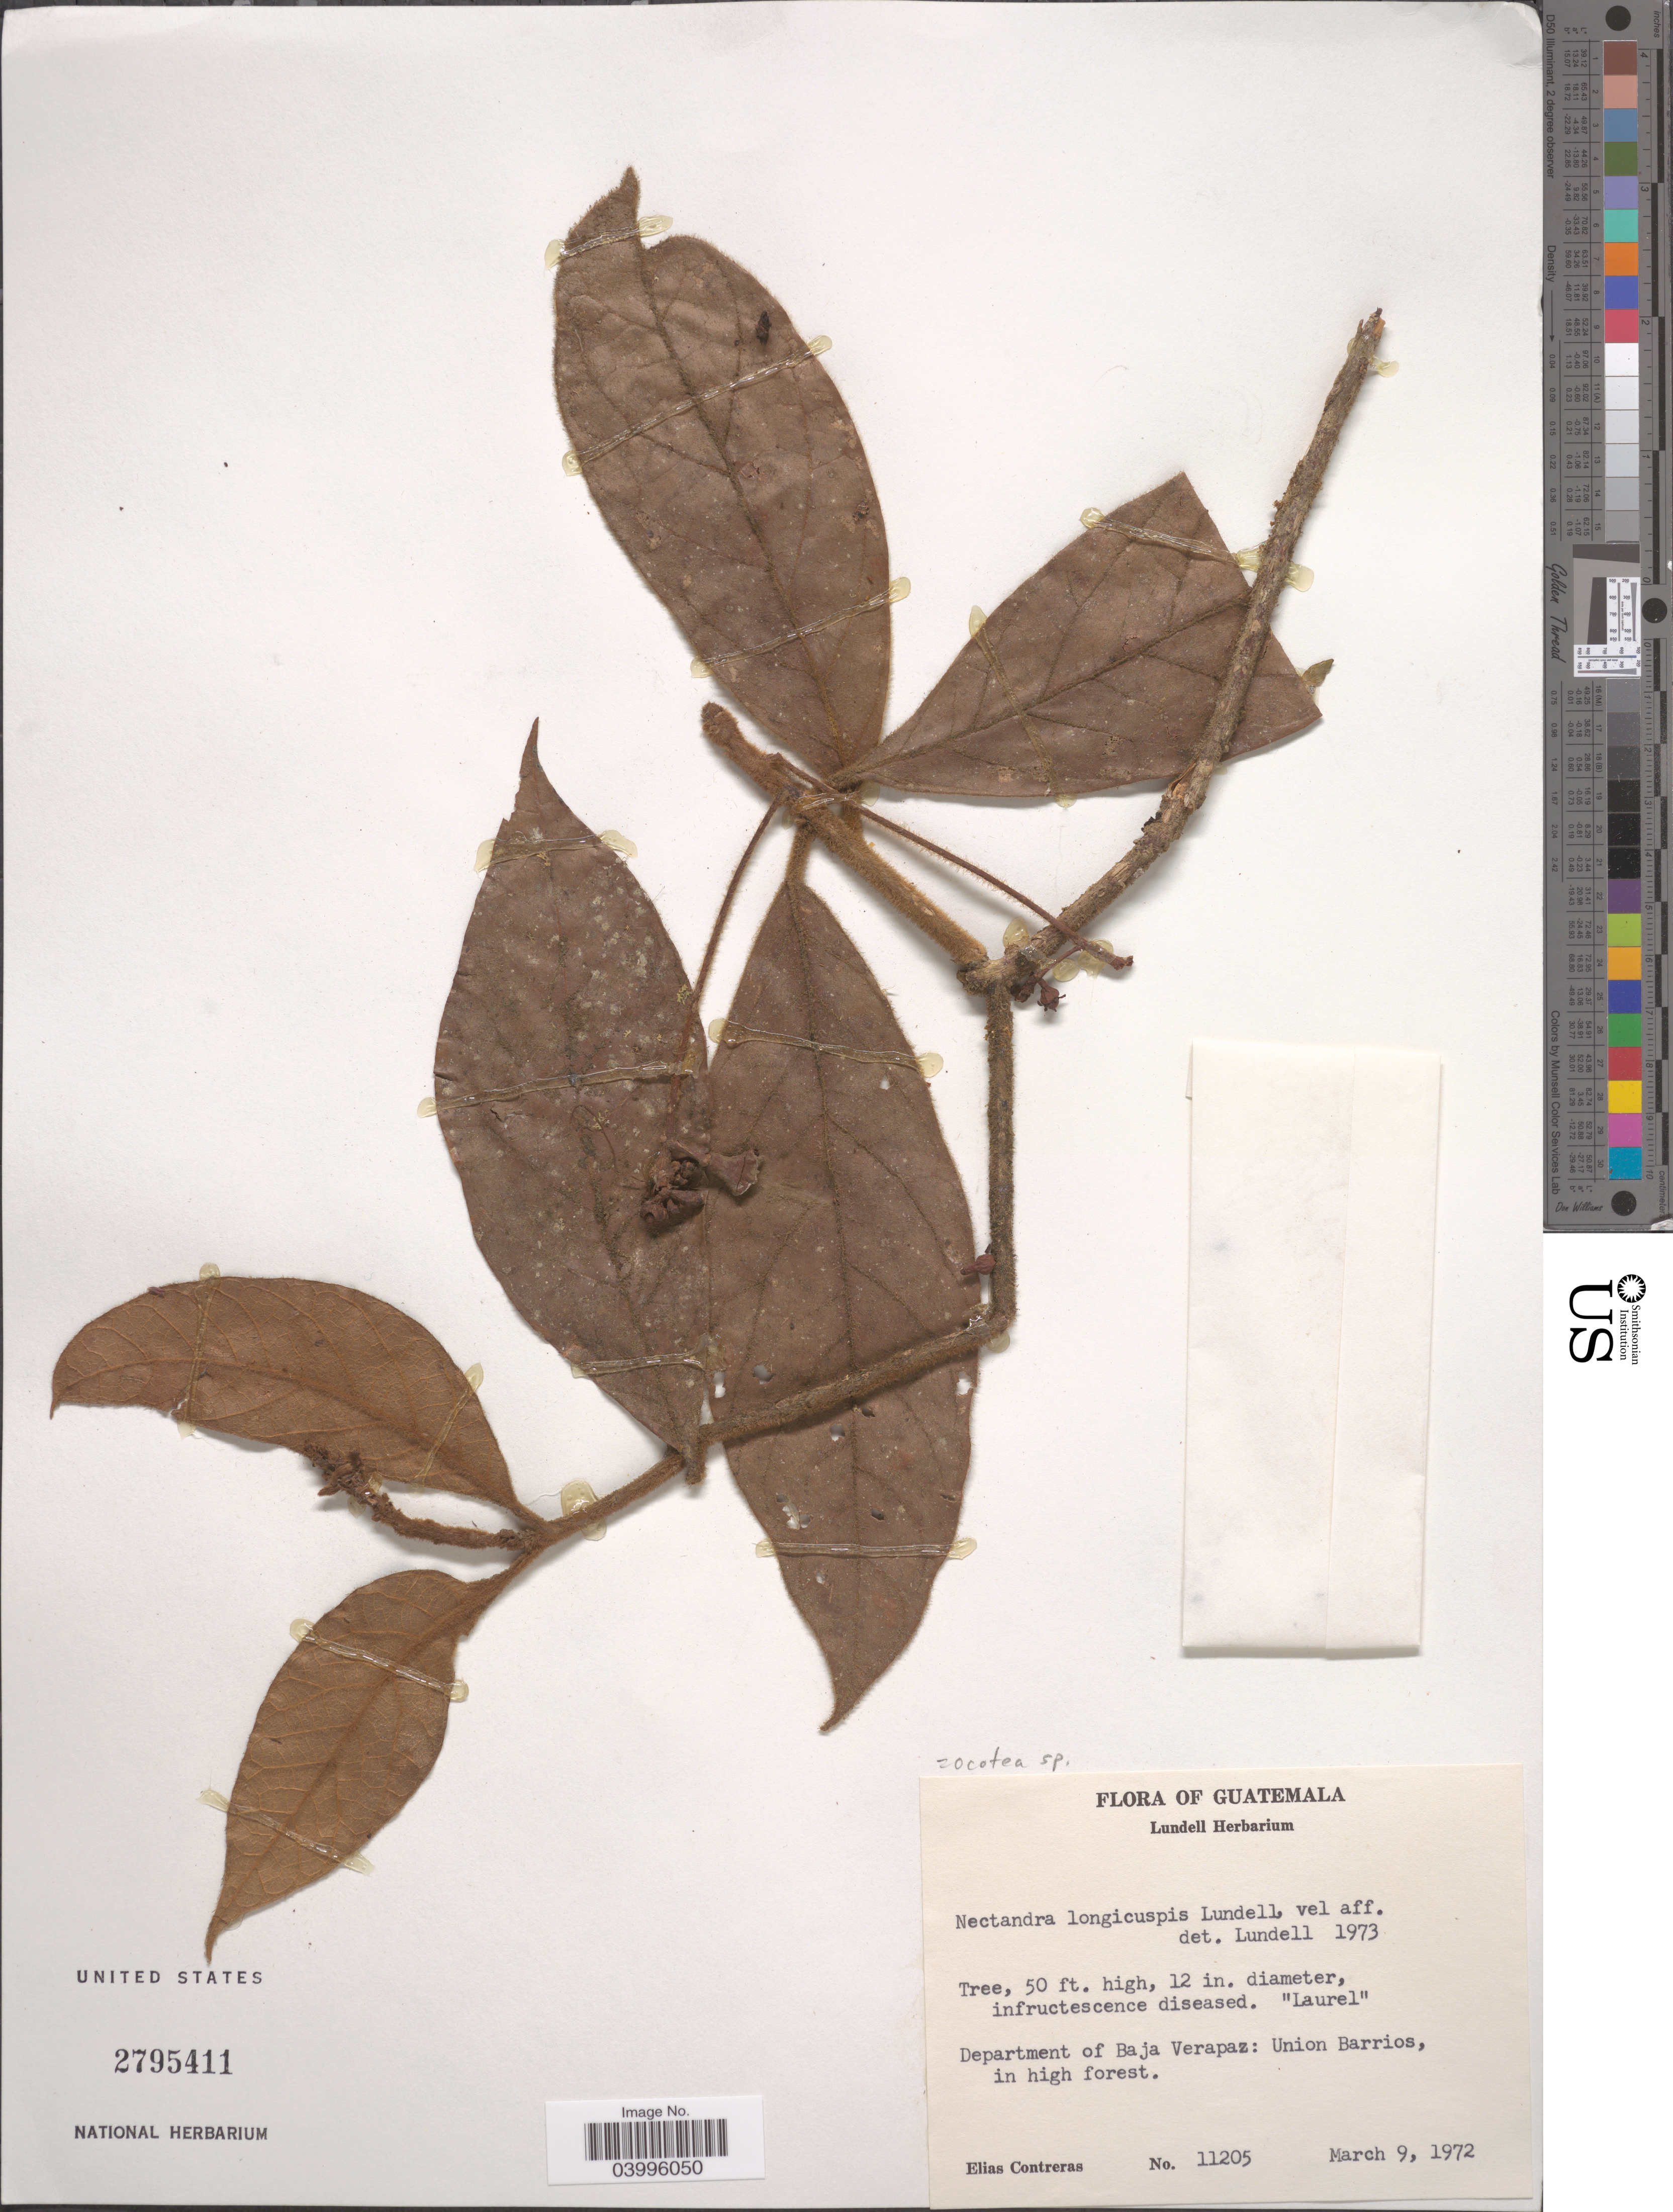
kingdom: Plantae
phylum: Tracheophyta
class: Magnoliopsida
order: Laurales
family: Lauraceae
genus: Ocotea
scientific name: Ocotea sp.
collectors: E. Contreras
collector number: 11205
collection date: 1972-03-09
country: Guatemala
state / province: Baja Verapaz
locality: Department of Baja Verapaz: Union Barrios, in high forest.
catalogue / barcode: US 2795411